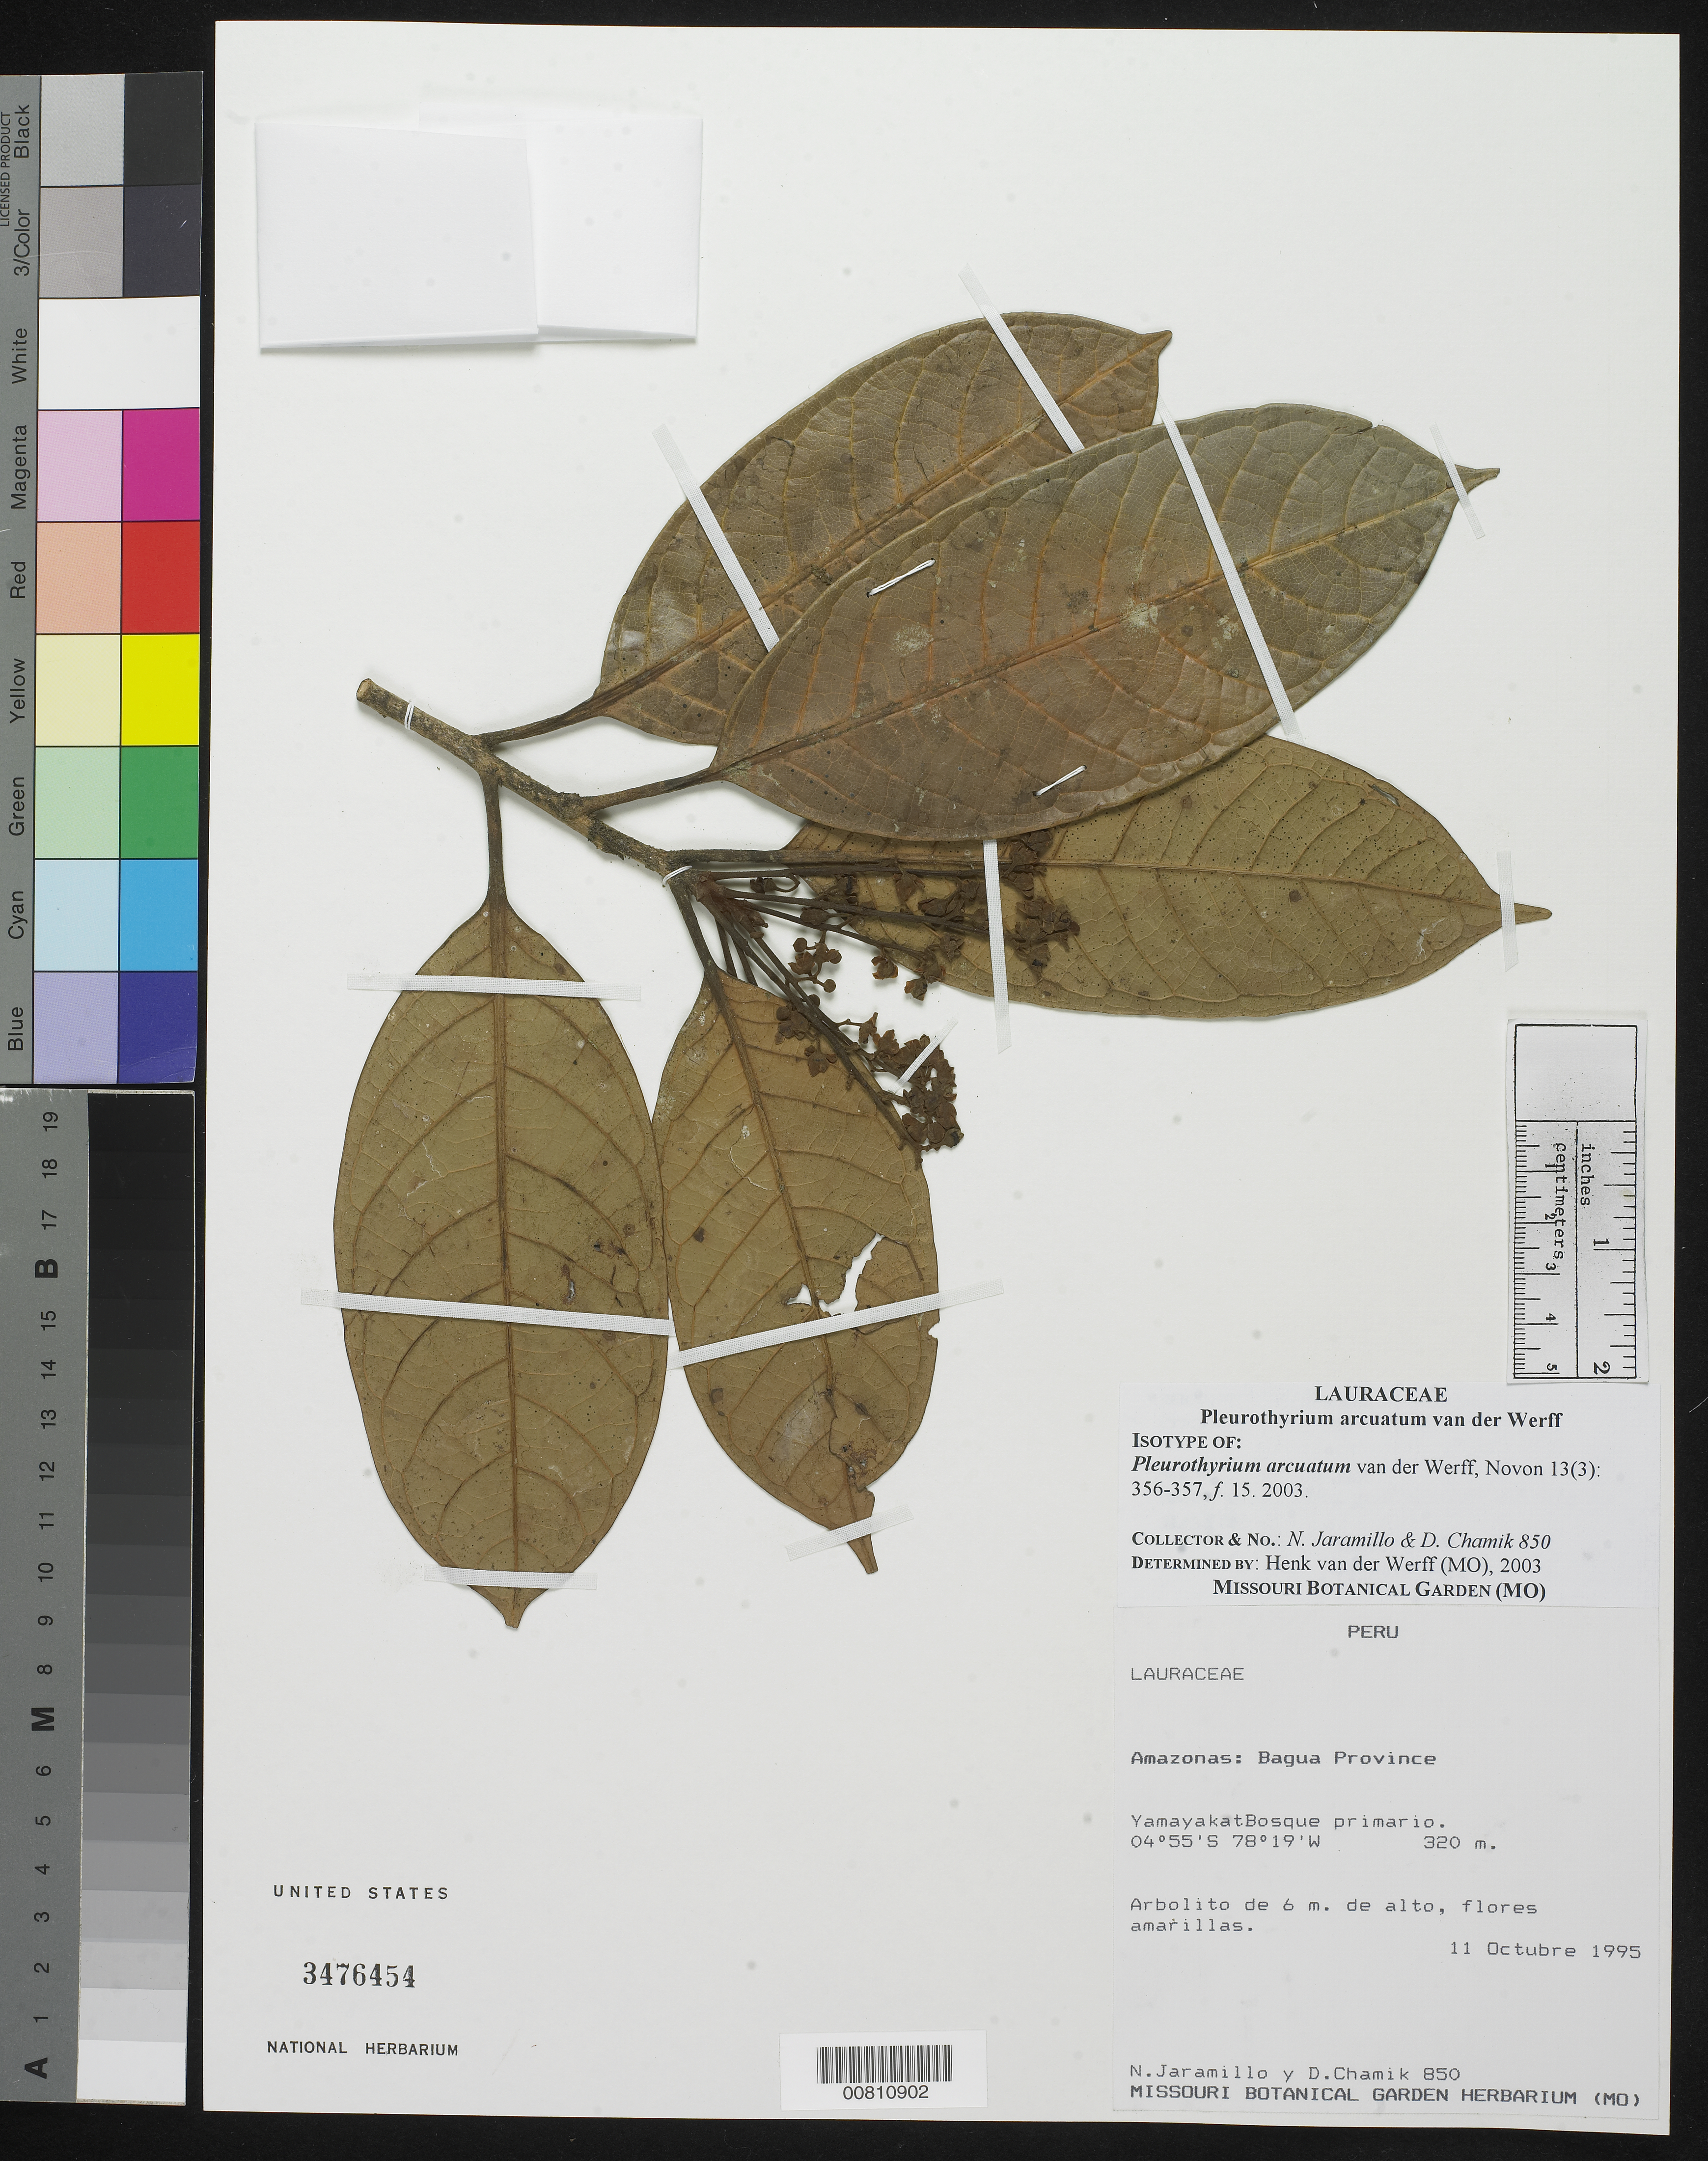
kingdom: Plantae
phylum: Tracheophyta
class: Magnoliopsida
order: Laurales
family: Lauraceae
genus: Pleurothyrium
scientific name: Pleurothyrium arcuatum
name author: van der Werff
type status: Isotype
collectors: N. Jaramillo & D. Chamik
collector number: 850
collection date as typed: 11 Oct 1995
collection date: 1995-10-11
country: Peru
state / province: Amazonas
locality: Amazonas: Bagua Province. Yamayakat.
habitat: Bosque primario.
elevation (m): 320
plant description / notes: Holotype at MO.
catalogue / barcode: US 3476454